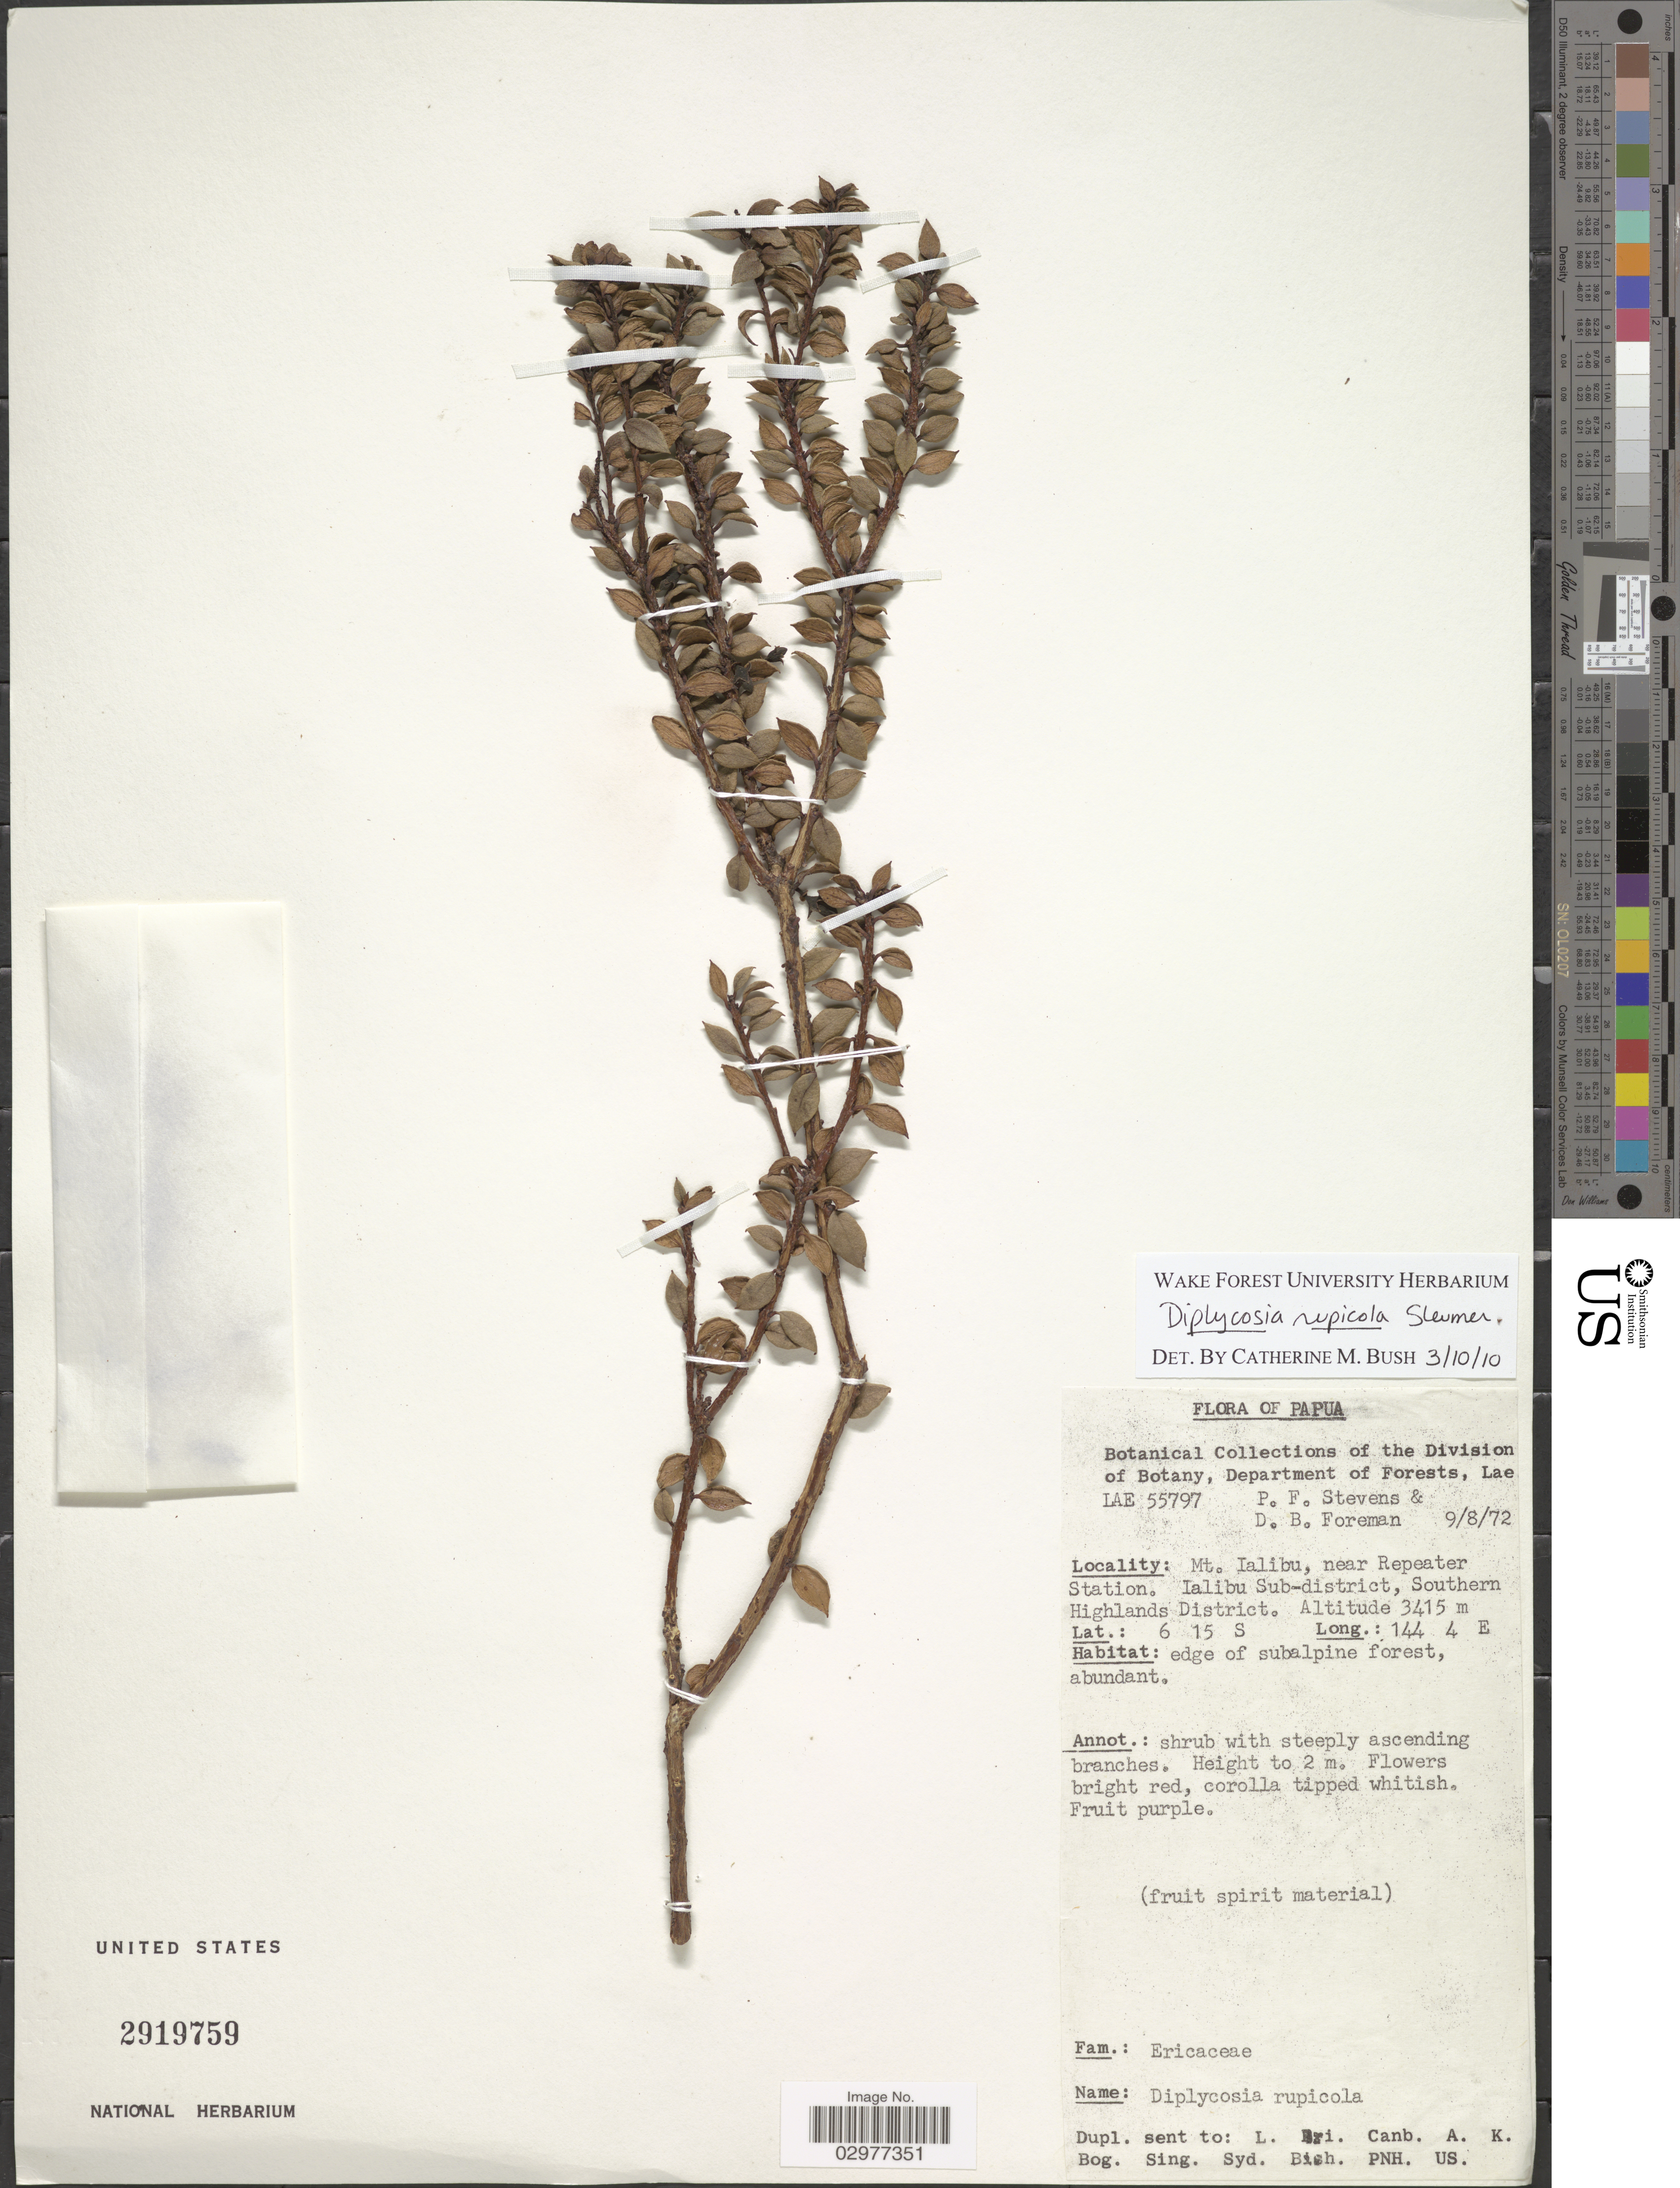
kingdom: Plantae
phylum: Tracheophyta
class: Magnoliopsida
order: Ericales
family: Ericaceae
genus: Diplycosia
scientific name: Diplycosia rupicola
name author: Sleumer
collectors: P. F. Stevens & D. Foreman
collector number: LAE 55797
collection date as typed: Transcribed d/m/y: 9/8/72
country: Papua New Guinea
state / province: Southern Highlands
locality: Mt. Ialibu, near Repeater Station. Ialibu Sub-district, Southern Highlands District.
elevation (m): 3415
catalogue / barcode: US 2919759